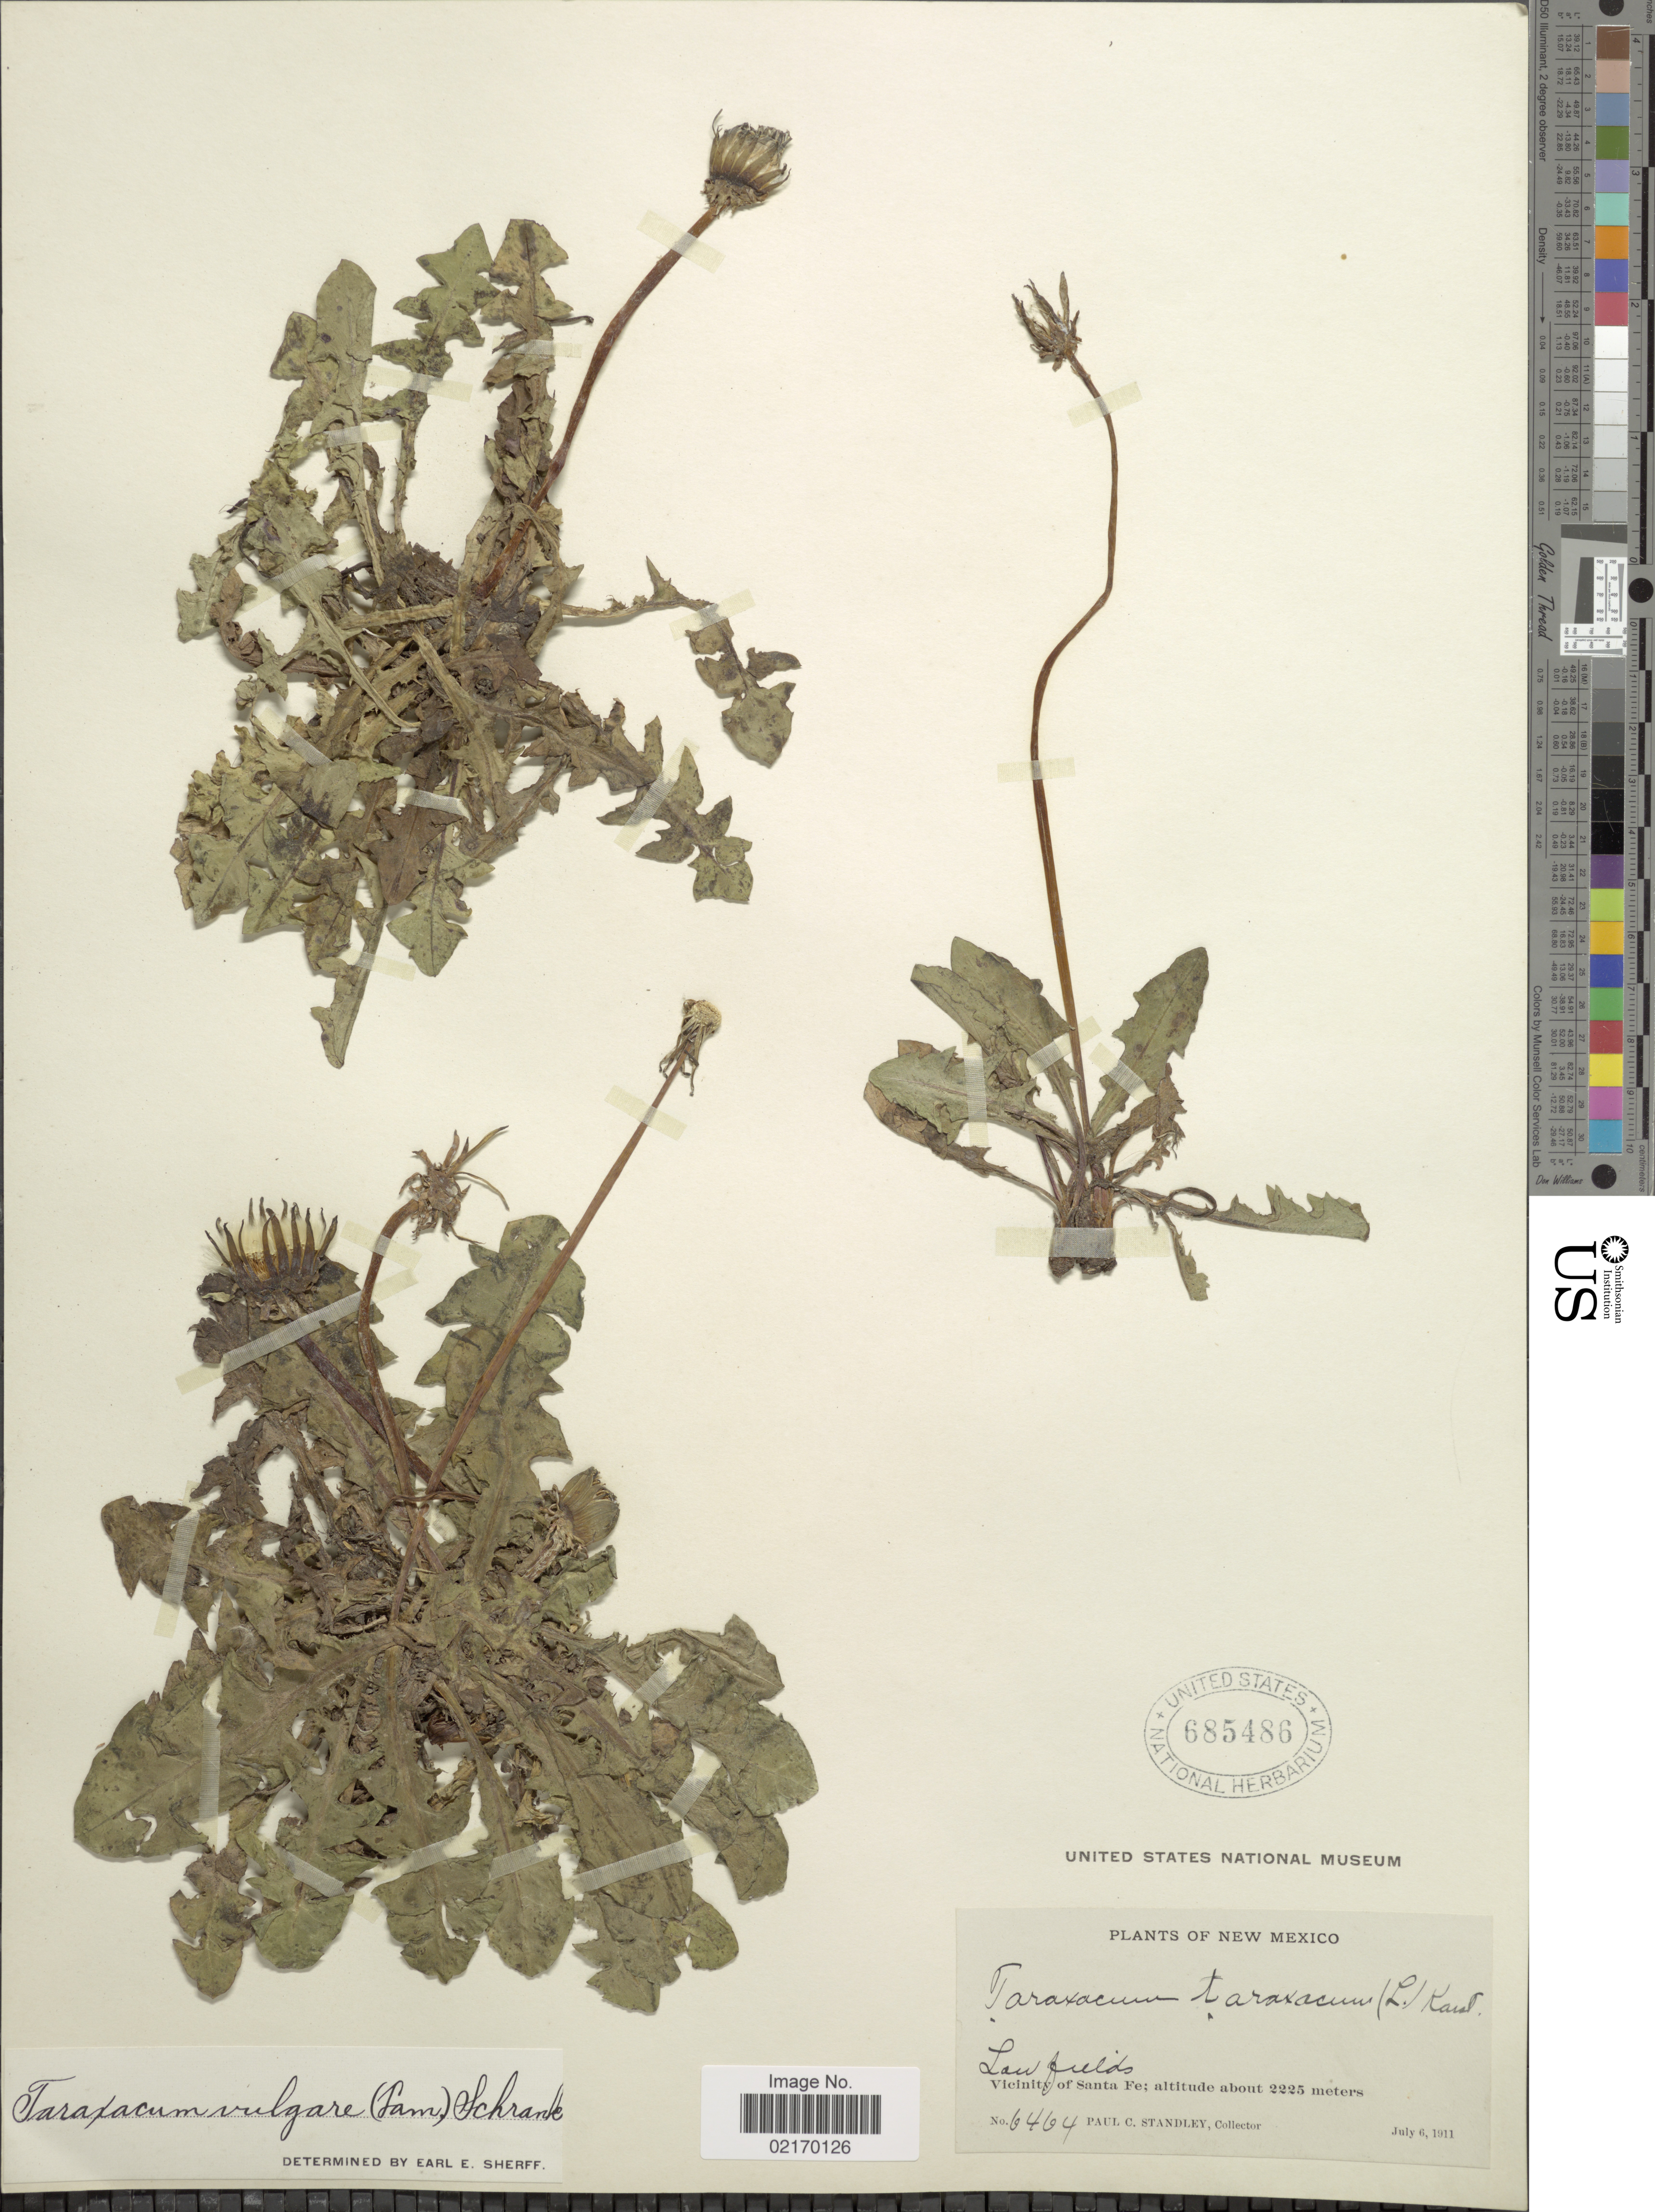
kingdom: Plantae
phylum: Tracheophyta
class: Magnoliopsida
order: Asterales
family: Asteraceae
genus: Taraxacum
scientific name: Taraxacum officinale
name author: G.H. Weber ex F.H. Wigg.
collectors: P. C. Standley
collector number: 6464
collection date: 1911-07-06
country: United States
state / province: New Mexico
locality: Low fields, vicinity of Santa Fe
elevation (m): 2225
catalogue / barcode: US 685486